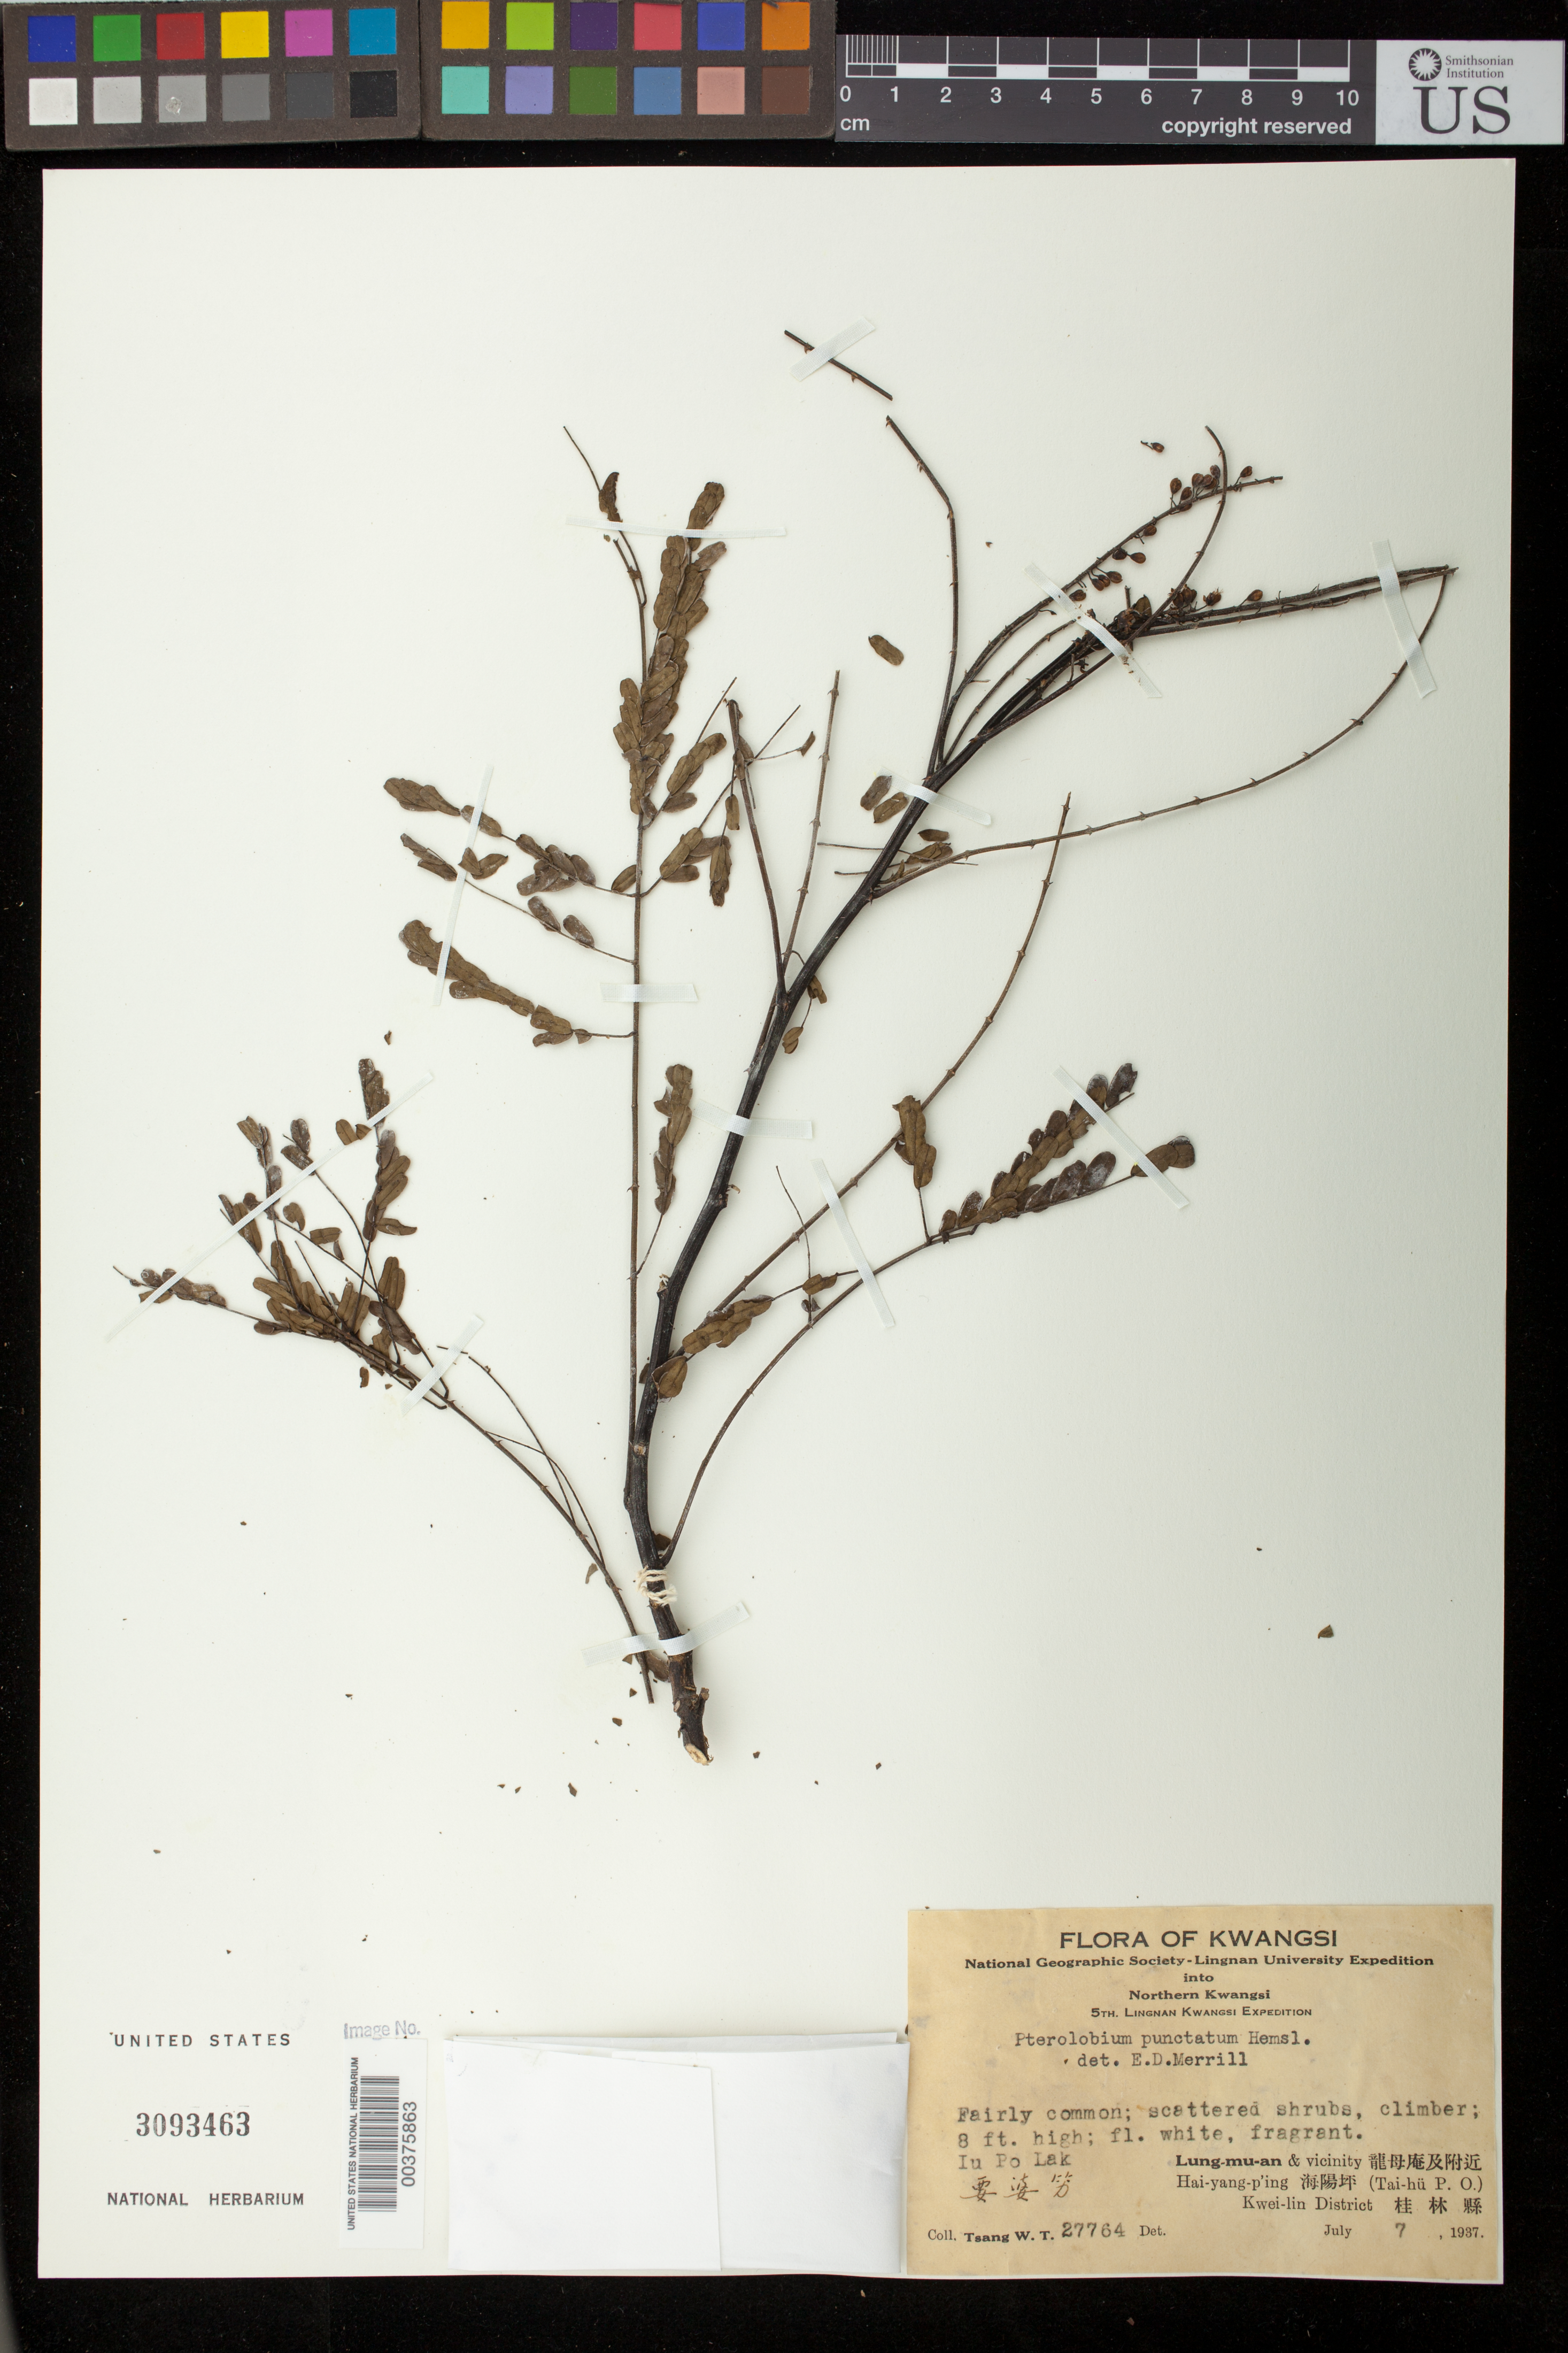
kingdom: Plantae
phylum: Tracheophyta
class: Magnoliopsida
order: Fabales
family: Fabaceae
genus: Pterolobium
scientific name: Pterolobium punctatum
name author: Hemsl.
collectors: W. T. Tsang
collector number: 27764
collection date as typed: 07 Jul 1937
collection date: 1937-07-07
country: China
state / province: Guangxi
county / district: Guilin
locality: Iu Po Lak; Lung-mu-an & vicinity; Hai-yang p'ing; Kwei-lin District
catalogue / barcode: US 3093463